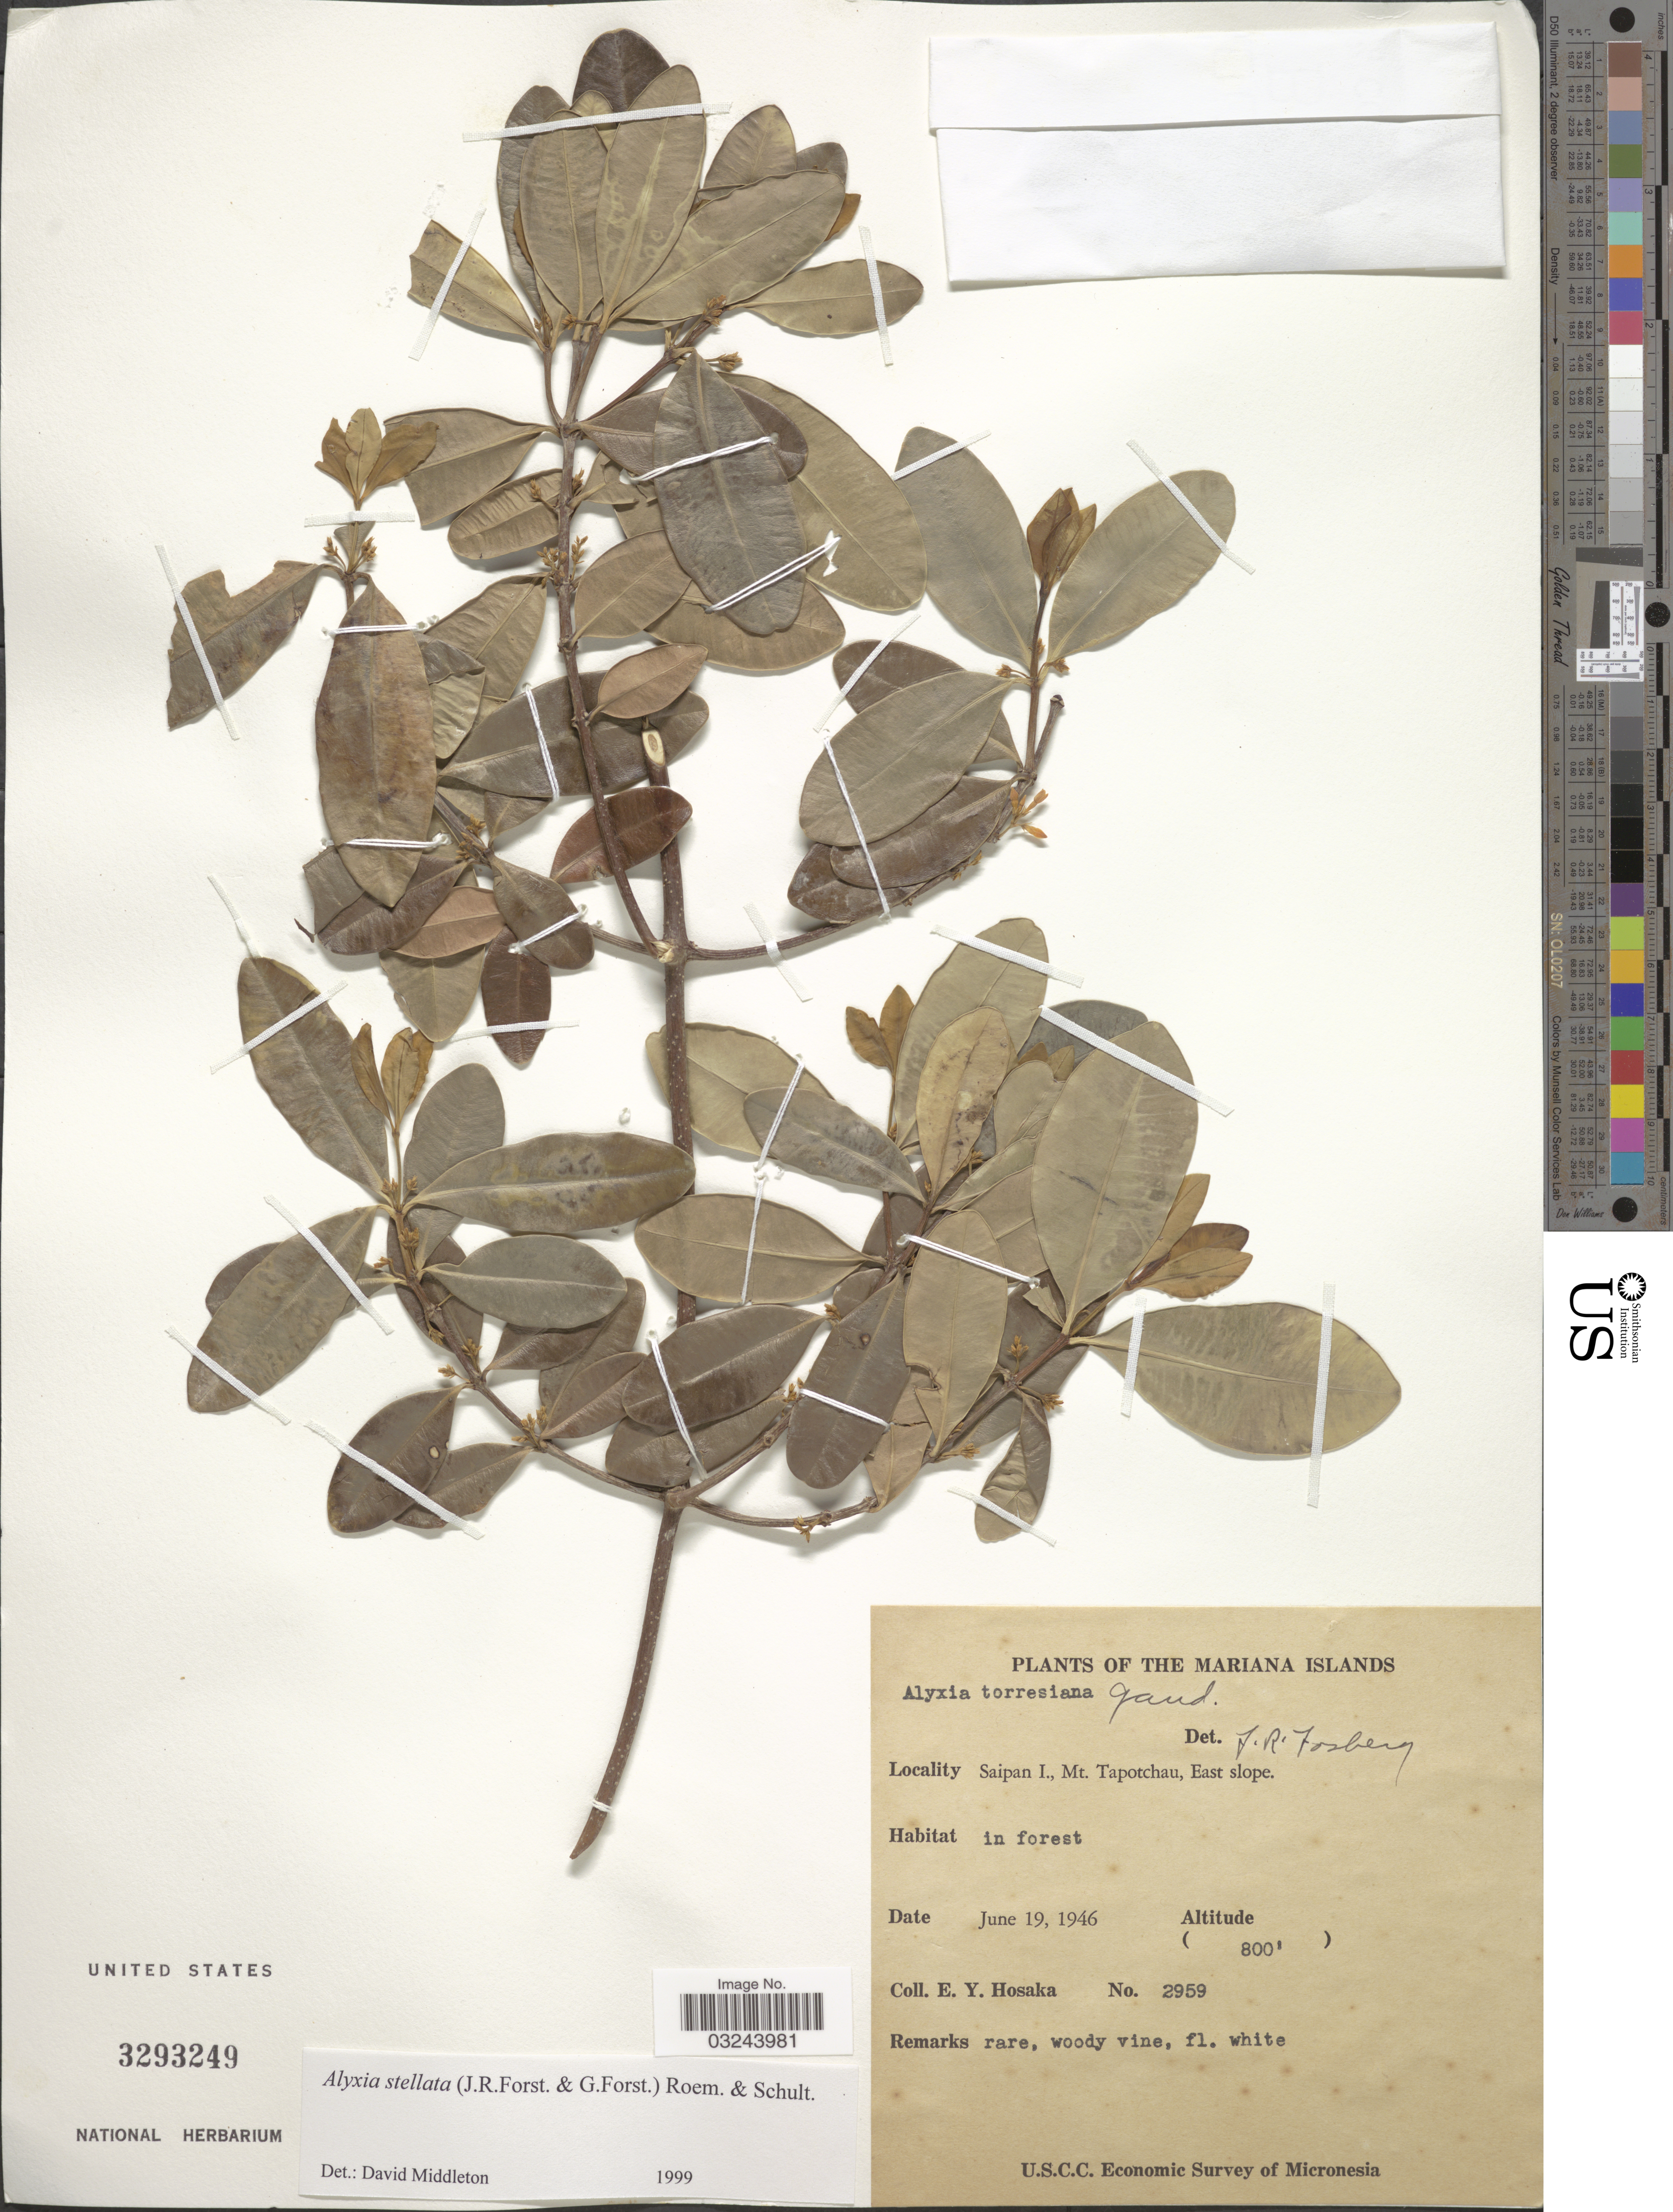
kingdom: Plantae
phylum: Tracheophyta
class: Magnoliopsida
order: Gentianales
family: Apocynaceae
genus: Alyxia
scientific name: Alyxia stellata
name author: (J.R. Forst. & G. Forst.) Roem. & Schult.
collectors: E. Y. Hosaka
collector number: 2959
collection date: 1946-06-19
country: Northern Mariana Islands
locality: Mariana Islands. Saipan I., Mt. Tapotchau, East slope.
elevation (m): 244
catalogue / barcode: US 3293249